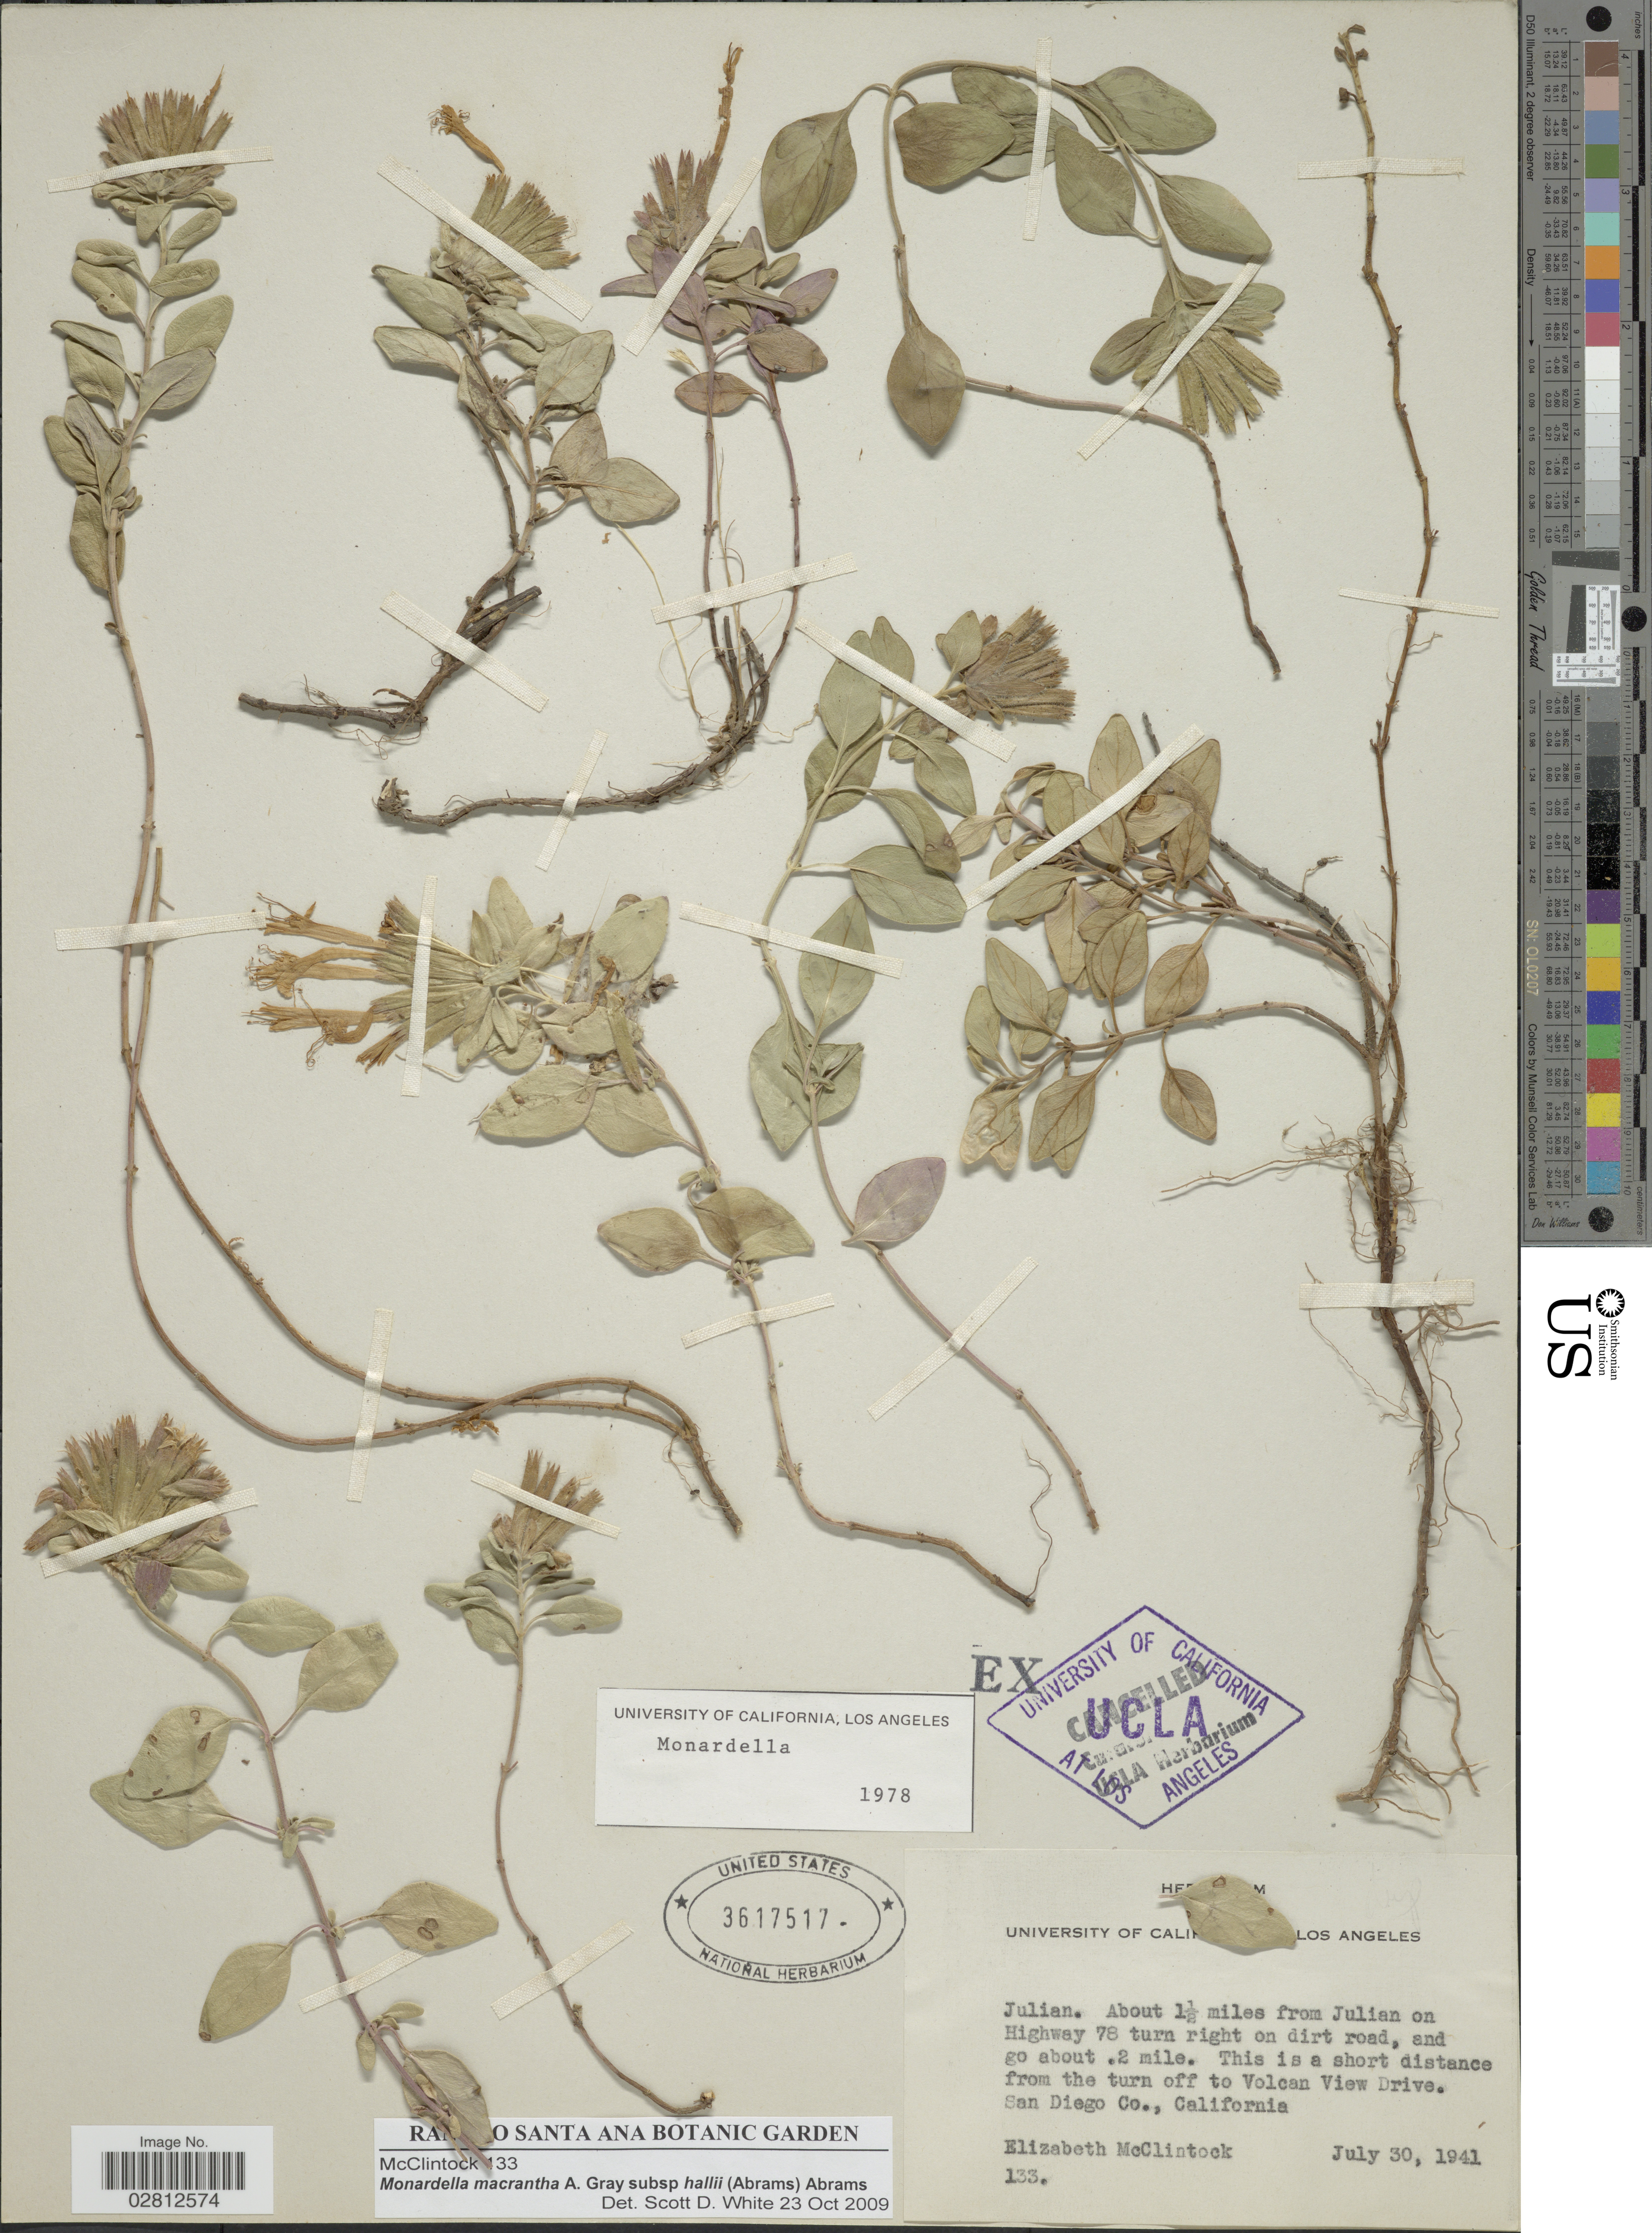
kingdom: Plantae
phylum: Tracheophyta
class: Magnoliopsida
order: Lamiales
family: Lamiaceae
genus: Monardella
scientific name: Monardella macrantha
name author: A. Gray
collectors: E. McClintock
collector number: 133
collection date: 1941-07-30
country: United States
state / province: California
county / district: San Diego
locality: Julian, about 1½ miles from Julian on Highway 78 turn right on dirt road, and go about 2 mile, thisa short distance from the turn off to Volcan View Drive, San Diego Co.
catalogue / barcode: US 3617517